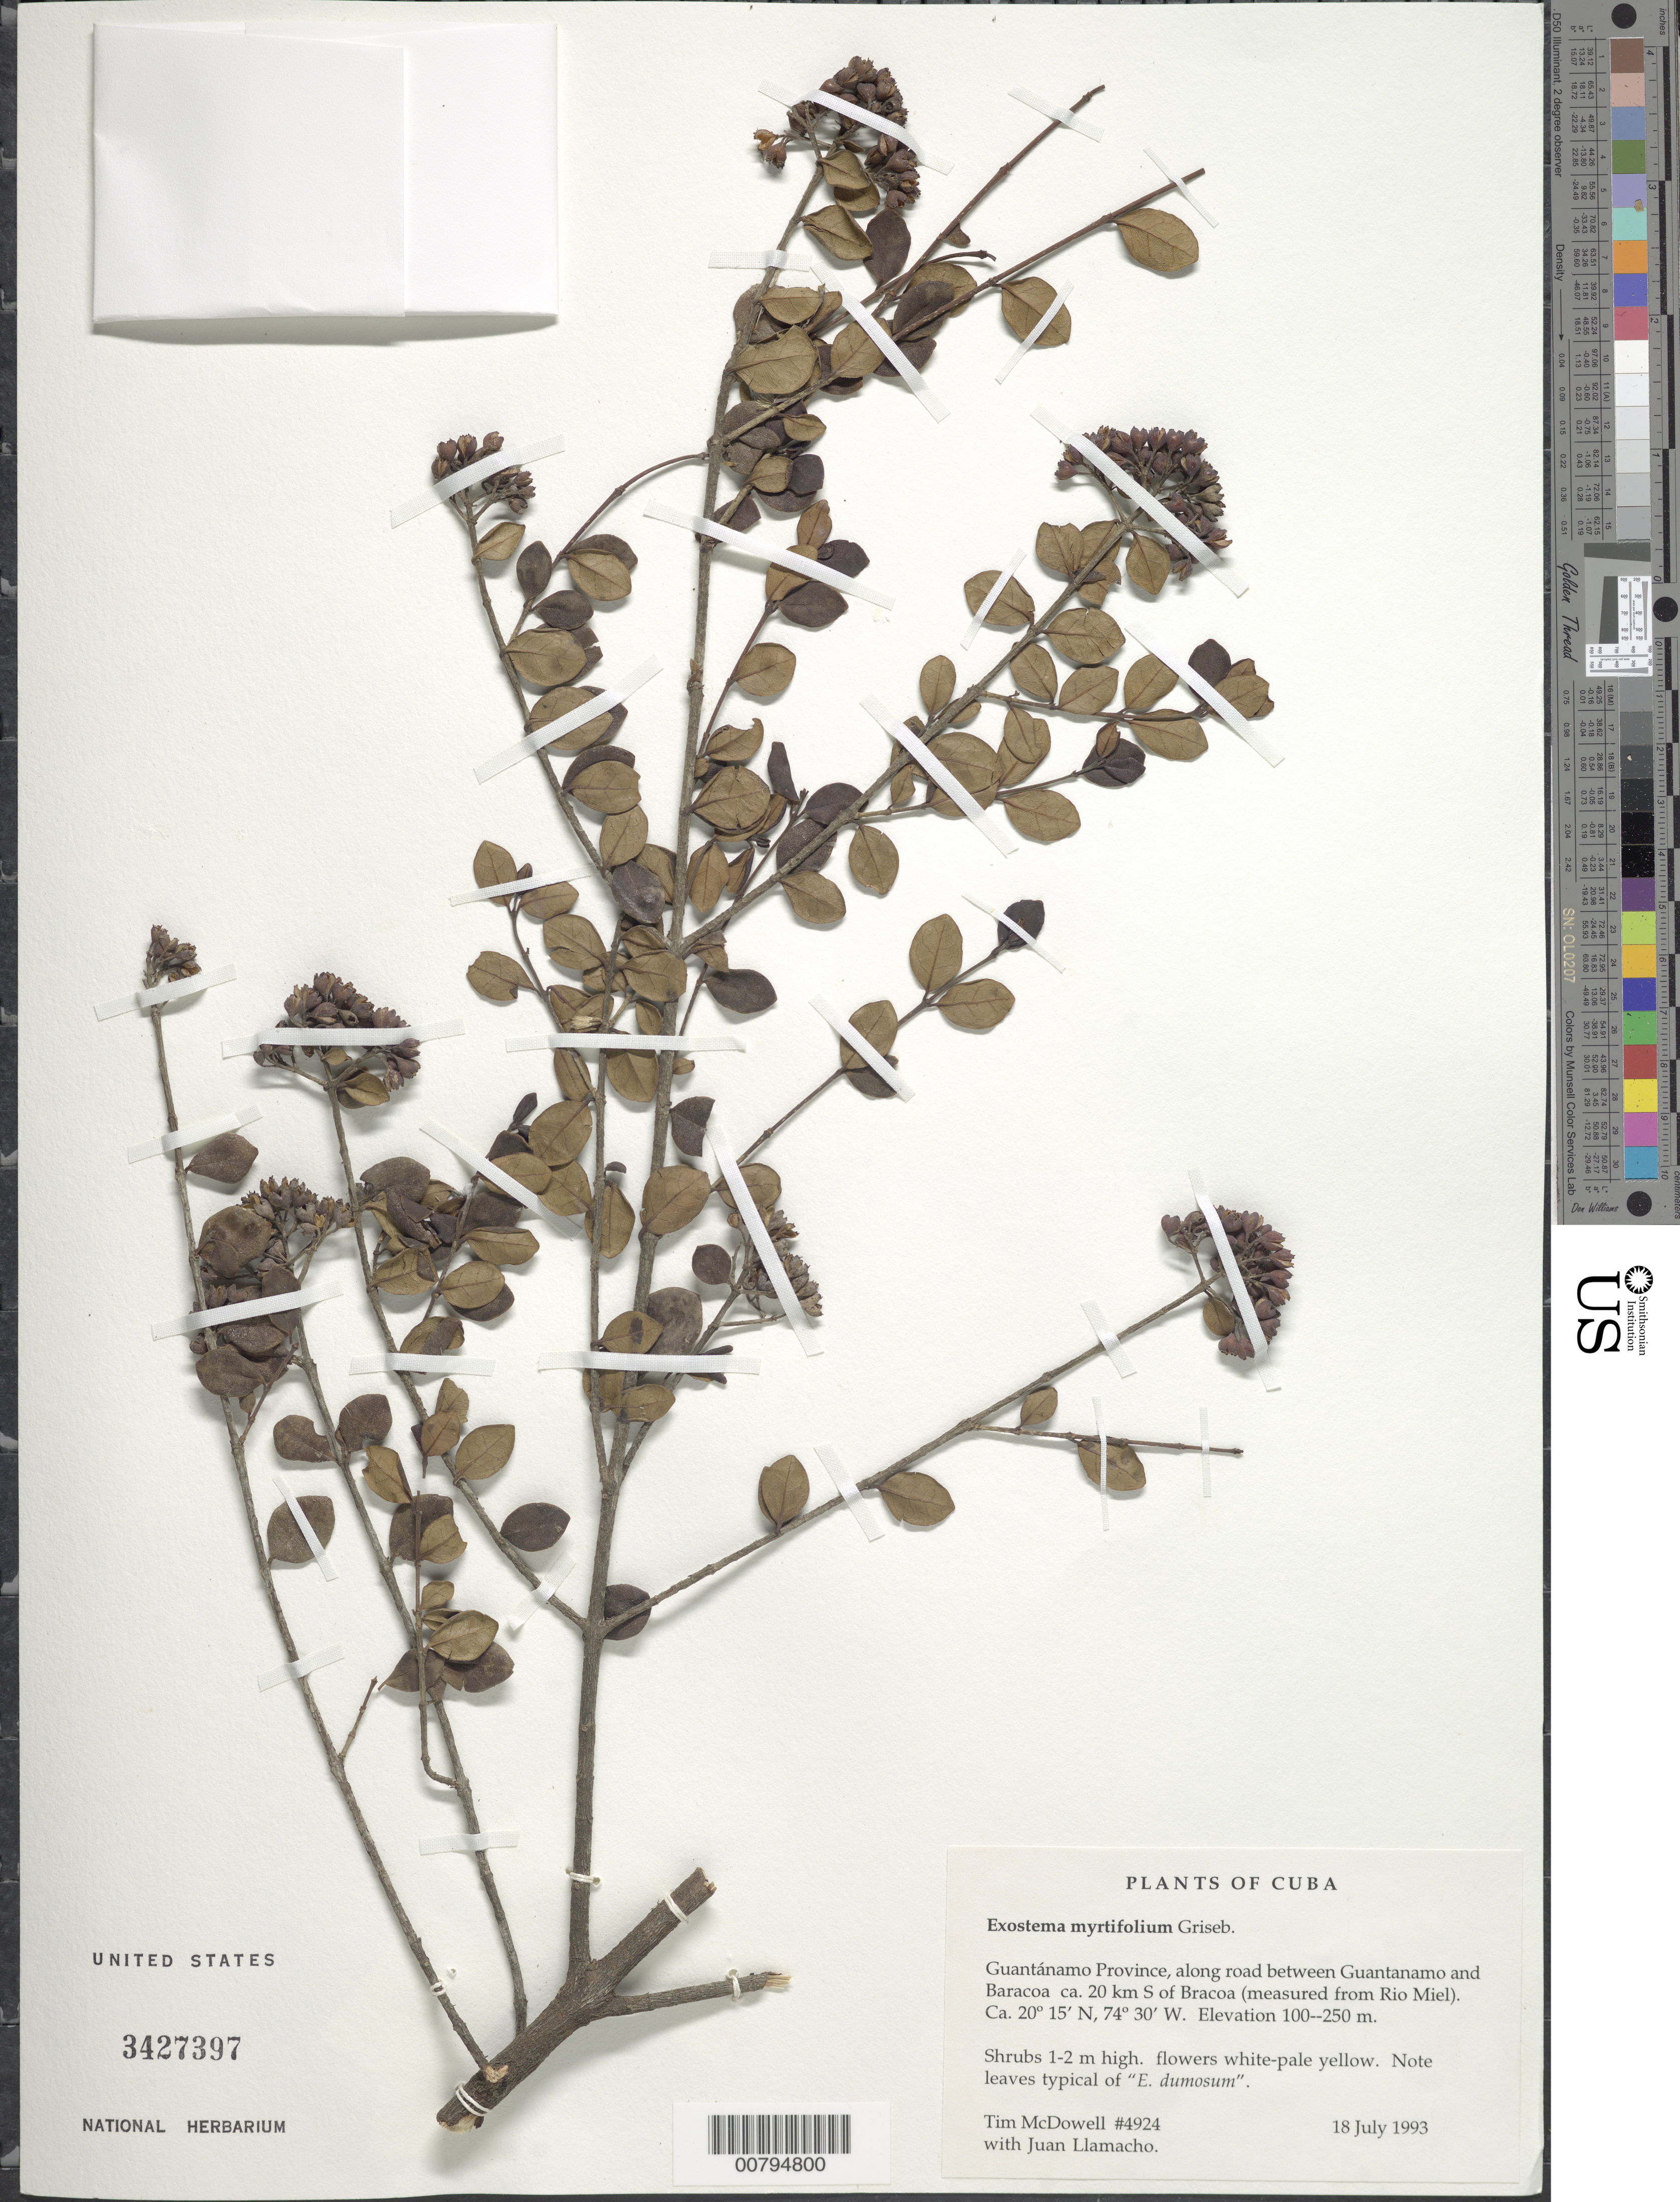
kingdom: Plantae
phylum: Tracheophyta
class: Magnoliopsida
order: Gentianales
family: Rubiaceae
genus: Exostema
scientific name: Exostema myrtifolium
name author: Griseb.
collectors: T. McDowell & J. Llamacho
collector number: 4924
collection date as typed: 18 Jul 1993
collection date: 1993-07-18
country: Cuba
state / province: Guantanamo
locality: Along road between Guantanamo and Baracoa ca. 20 km S of Bracoa (measured from Rio Miel)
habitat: Along road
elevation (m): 100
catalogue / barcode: US 3427397